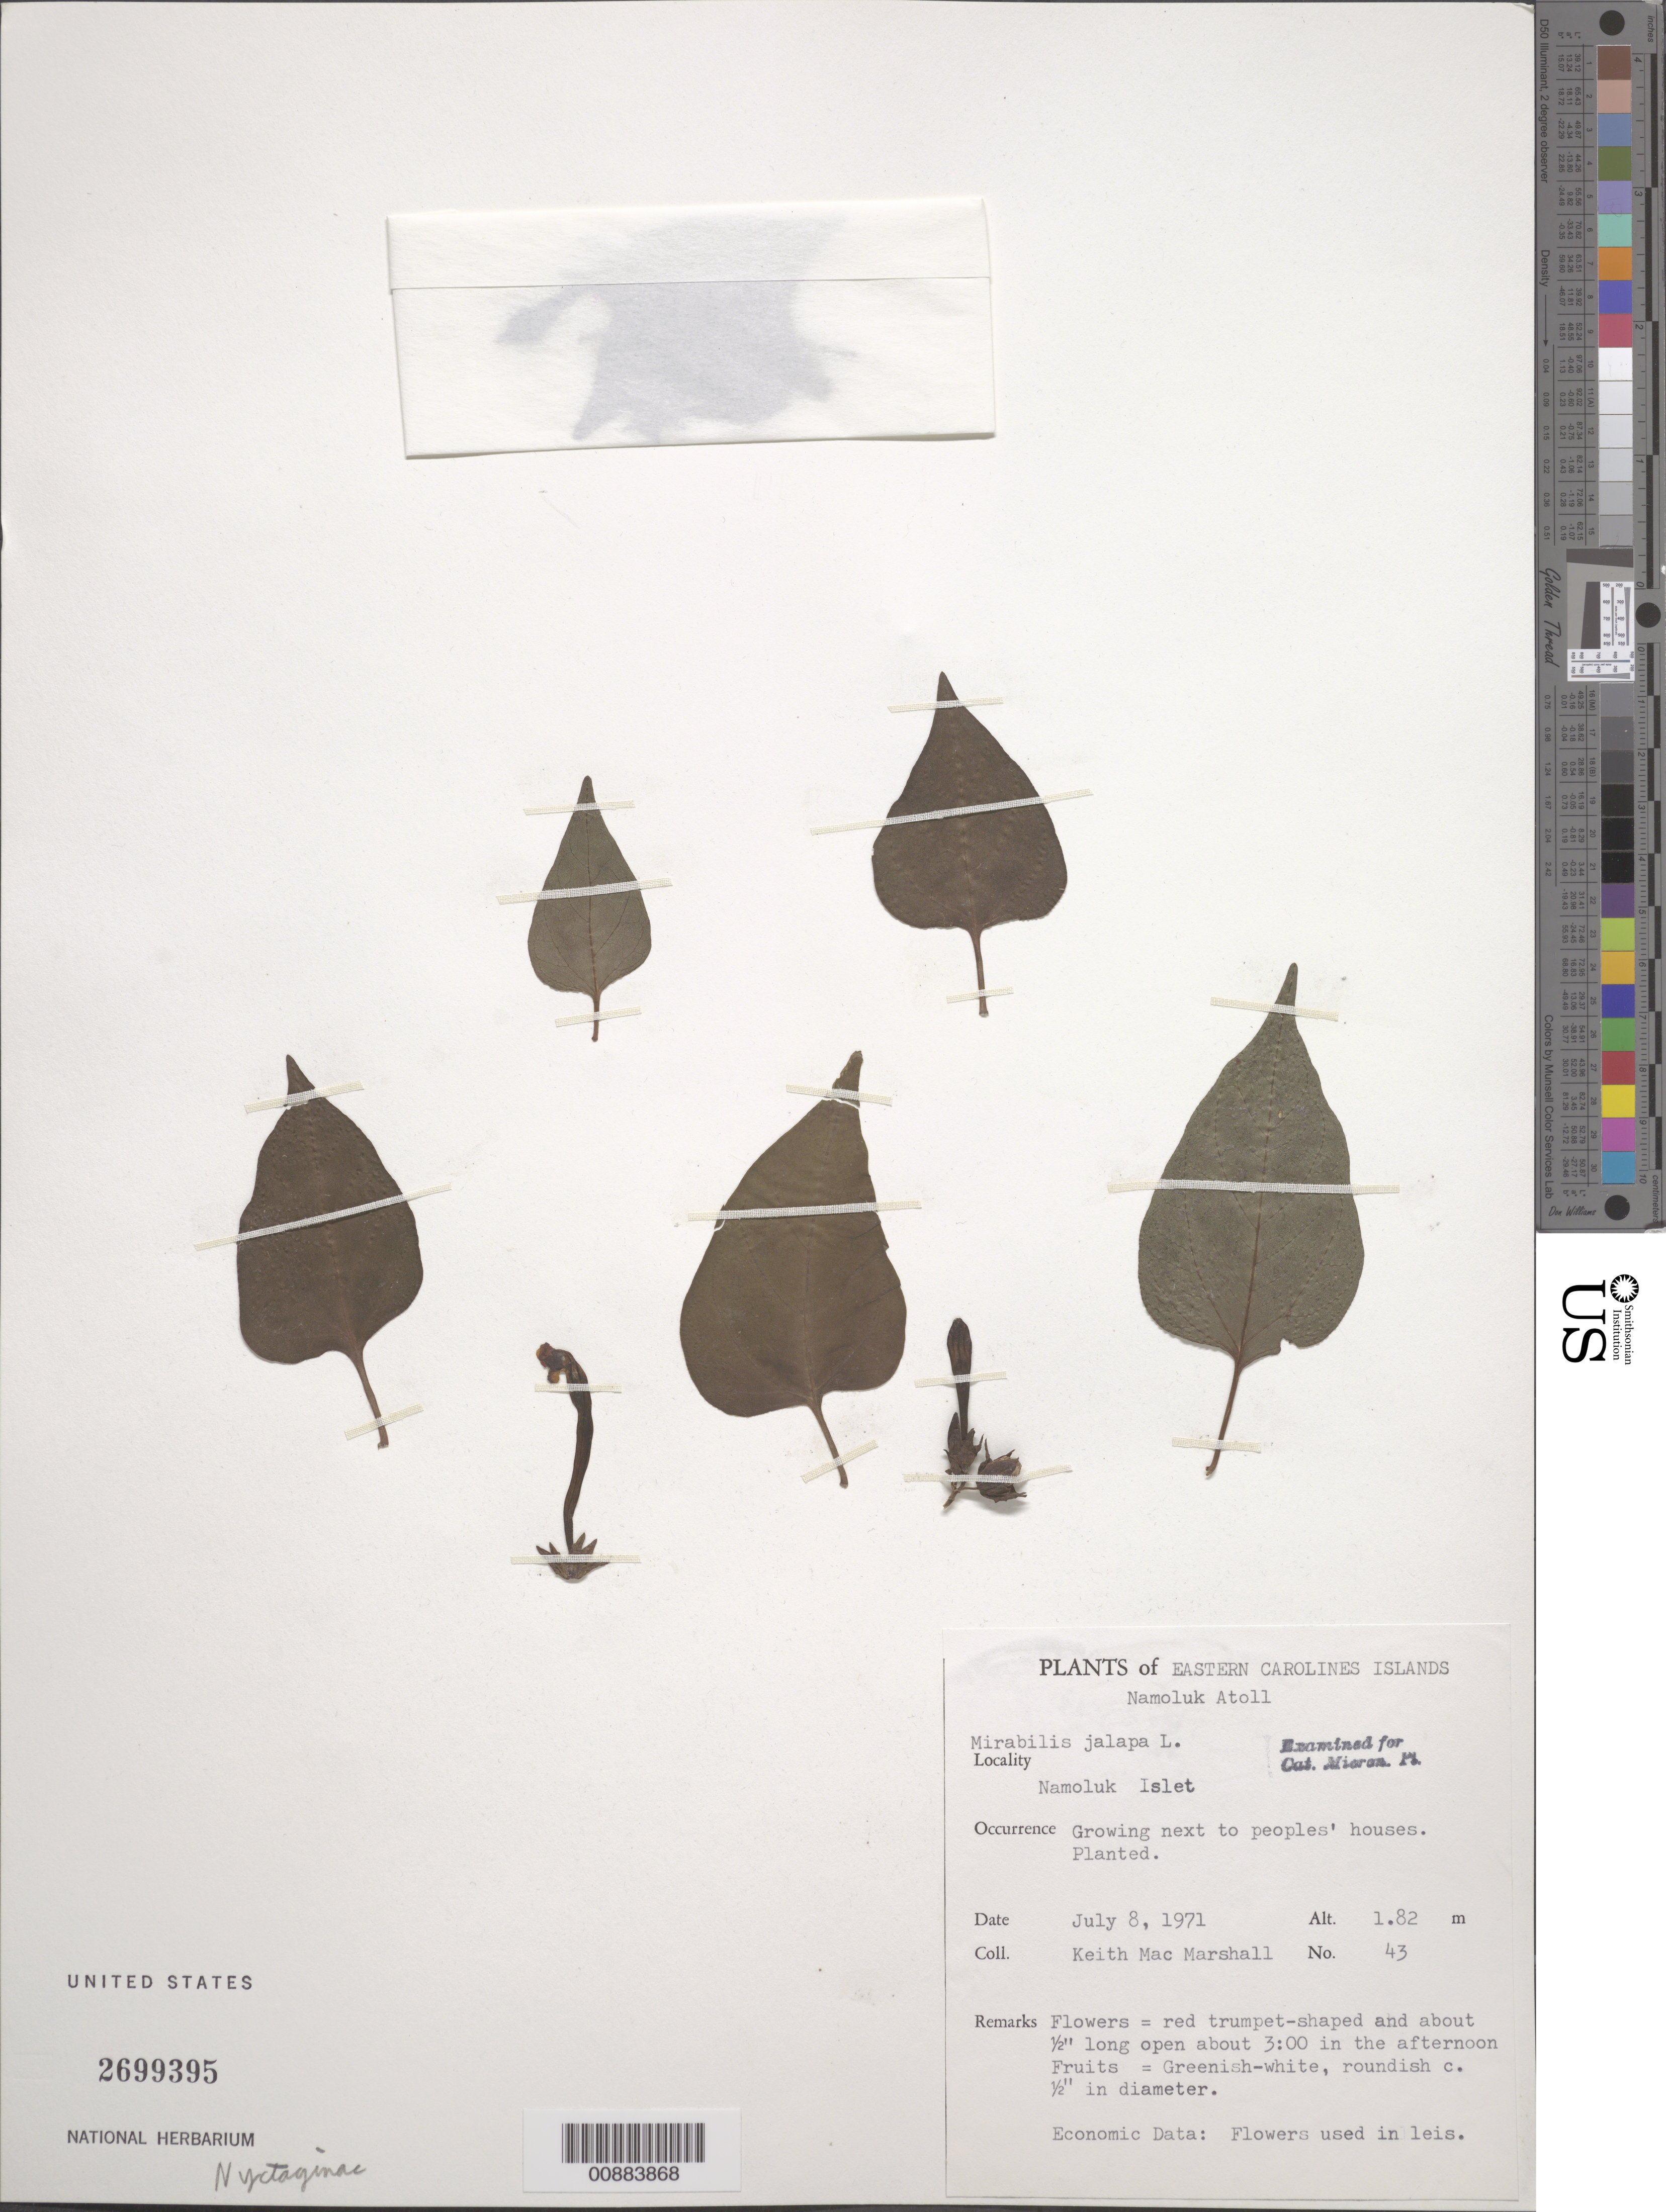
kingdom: Plantae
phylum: Tracheophyta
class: Magnoliopsida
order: Caryophyllales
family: Nyctaginaceae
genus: Mirabilis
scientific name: Mirabilis jalapa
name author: L.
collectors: K. M. Marshall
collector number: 43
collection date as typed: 08 Jul 1971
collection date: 1971-07-08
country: Micronesia, Federated States of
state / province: Truk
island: Namokuk [Namoluk] Atoll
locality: Namoluk Islet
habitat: growing next to peoples' houses. Planted.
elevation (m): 1.82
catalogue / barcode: US 2699395